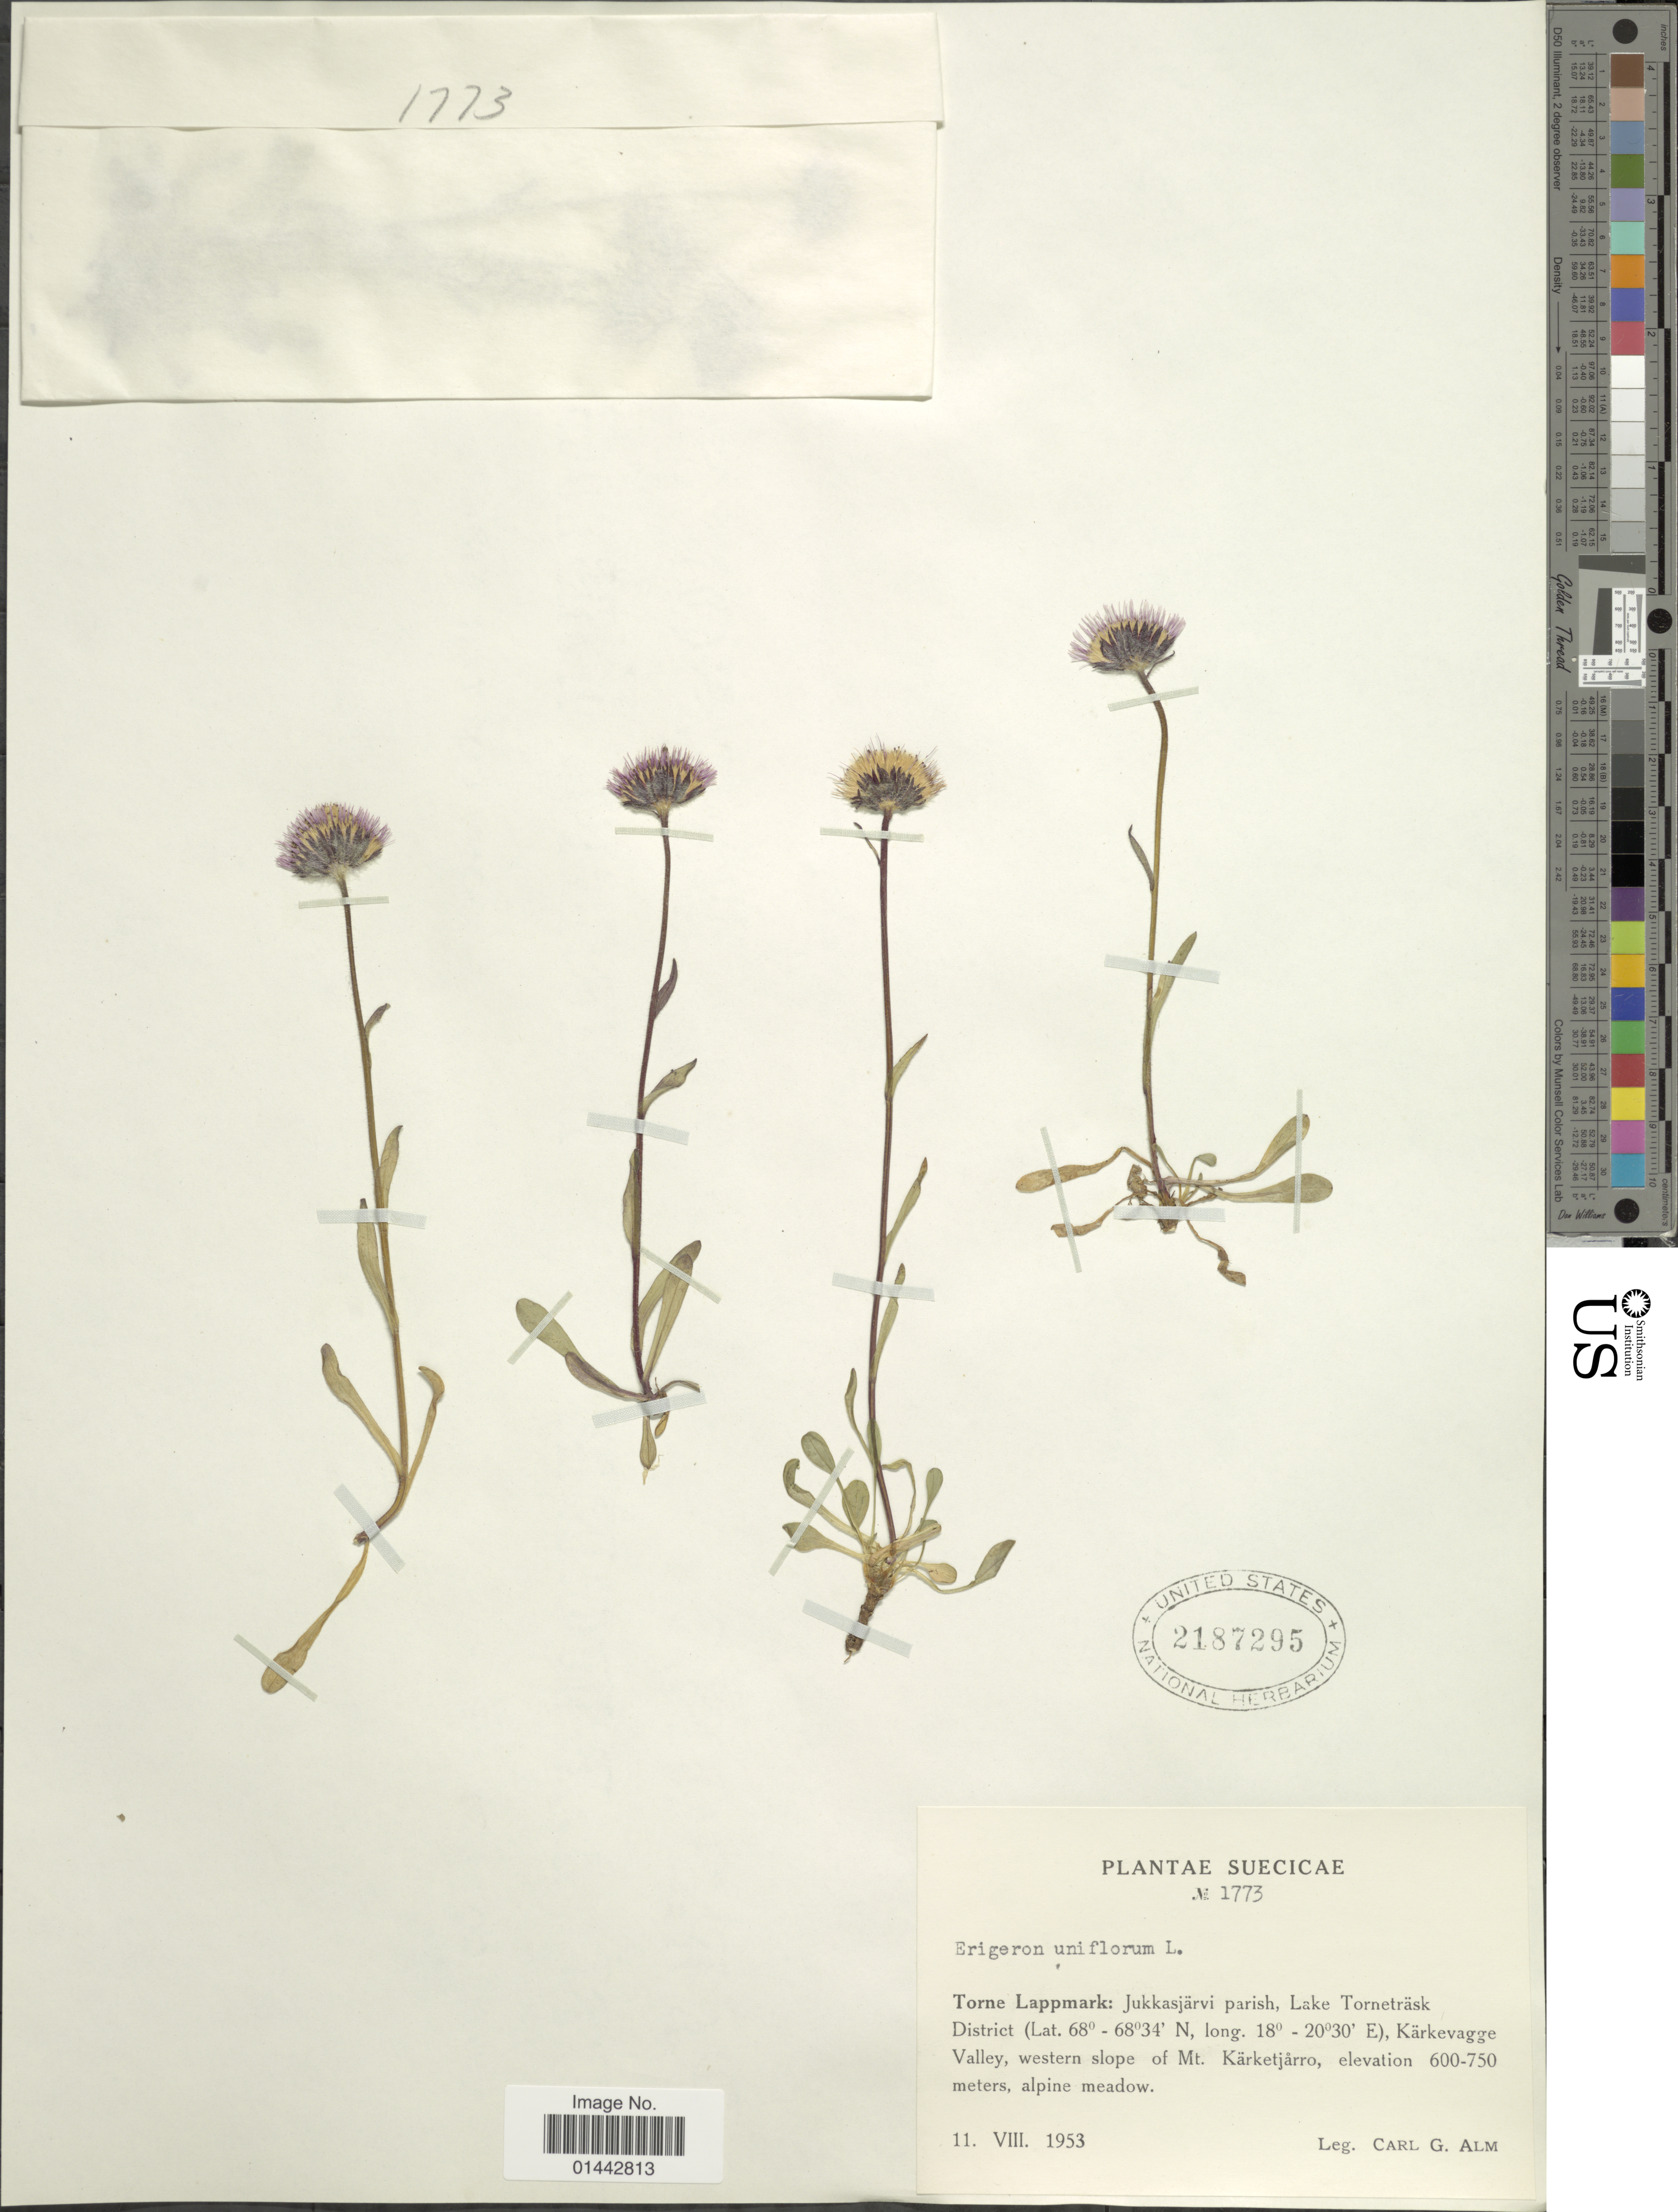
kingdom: Plantae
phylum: Tracheophyta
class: Magnoliopsida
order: Asterales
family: Asteraceae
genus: Erigeron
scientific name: Erigeron uniflorus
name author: L.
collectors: C. G. Alm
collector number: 1773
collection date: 1953-08-11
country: Sweden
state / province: Norrbotten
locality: Torne Lappmark: Jukkasjärvi parish, Lake Torneträsk District, Lärkevagge Valley, western slope of Mt. Kärketjarro, alpine meadow.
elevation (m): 600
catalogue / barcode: US 2187295